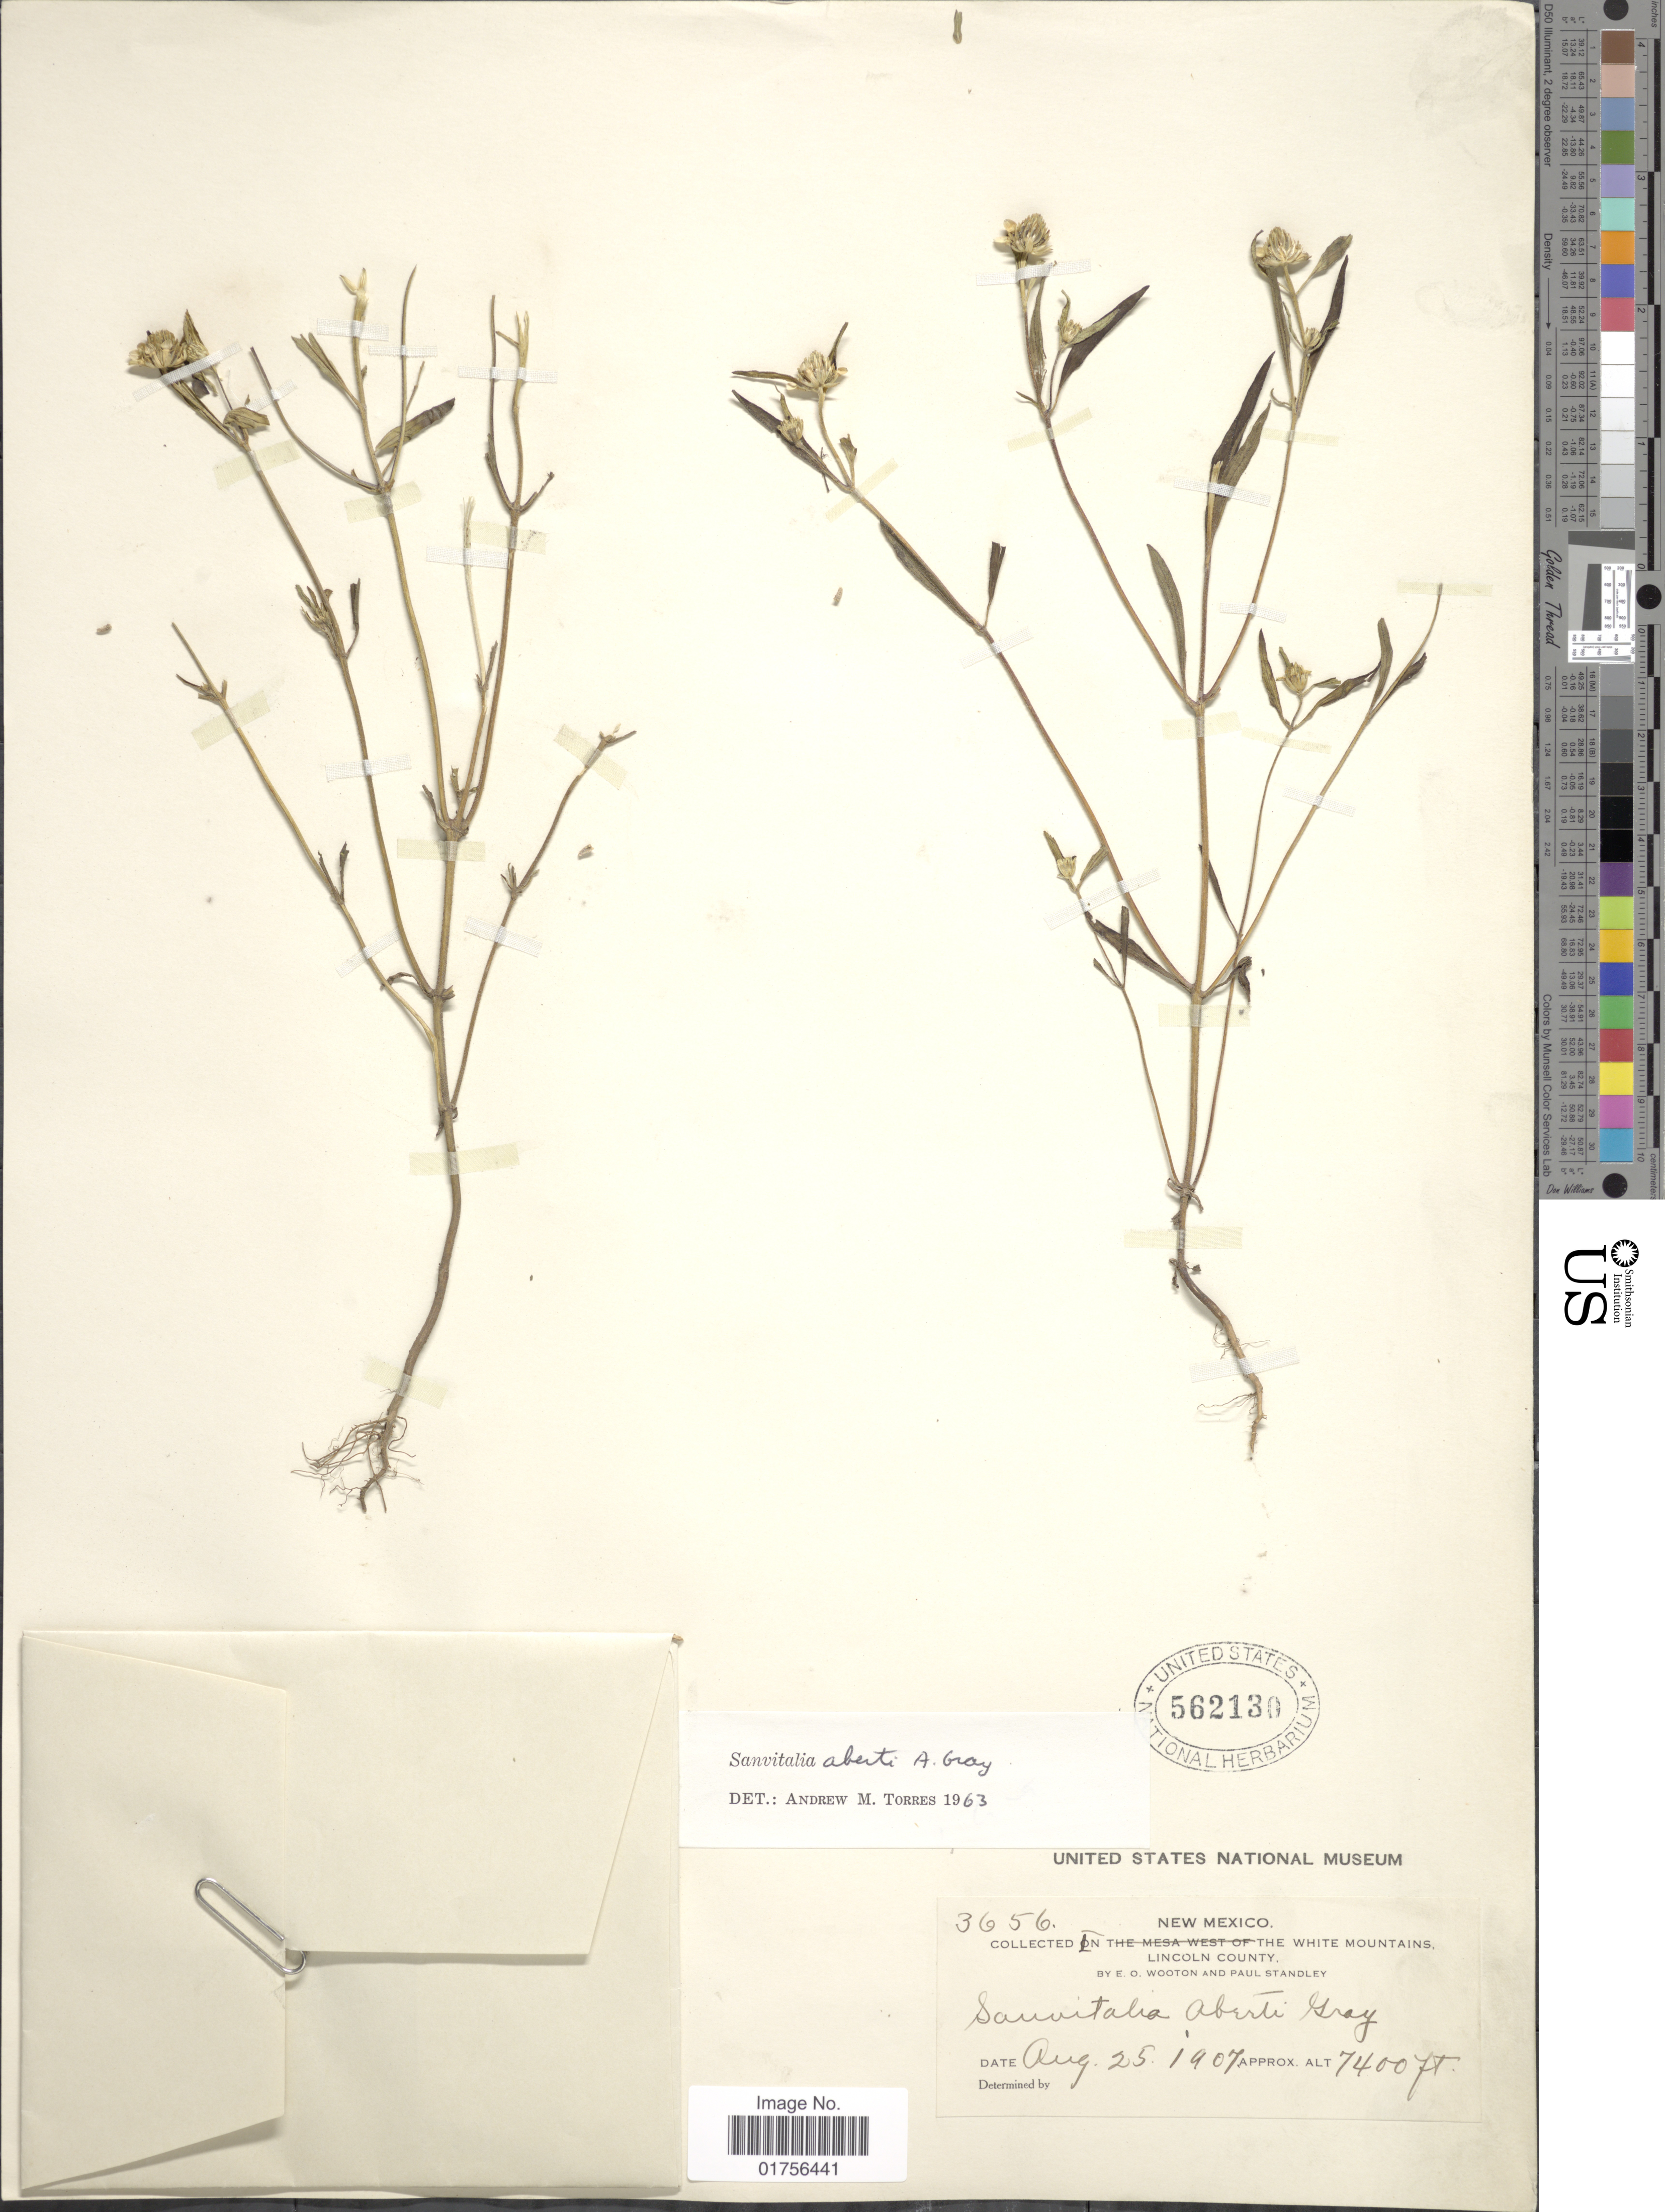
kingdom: Plantae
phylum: Tracheophyta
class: Magnoliopsida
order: Asterales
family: Asteraceae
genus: Sanvitalia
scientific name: Sanvitalia aberti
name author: A. Gray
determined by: Skibicki, Samuel V.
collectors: E. O. Wooton & P. C. Standley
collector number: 3656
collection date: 1907-08-25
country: United States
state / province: New Mexico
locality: In The White Mountains, Lincoln County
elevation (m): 2256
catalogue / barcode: US 562130